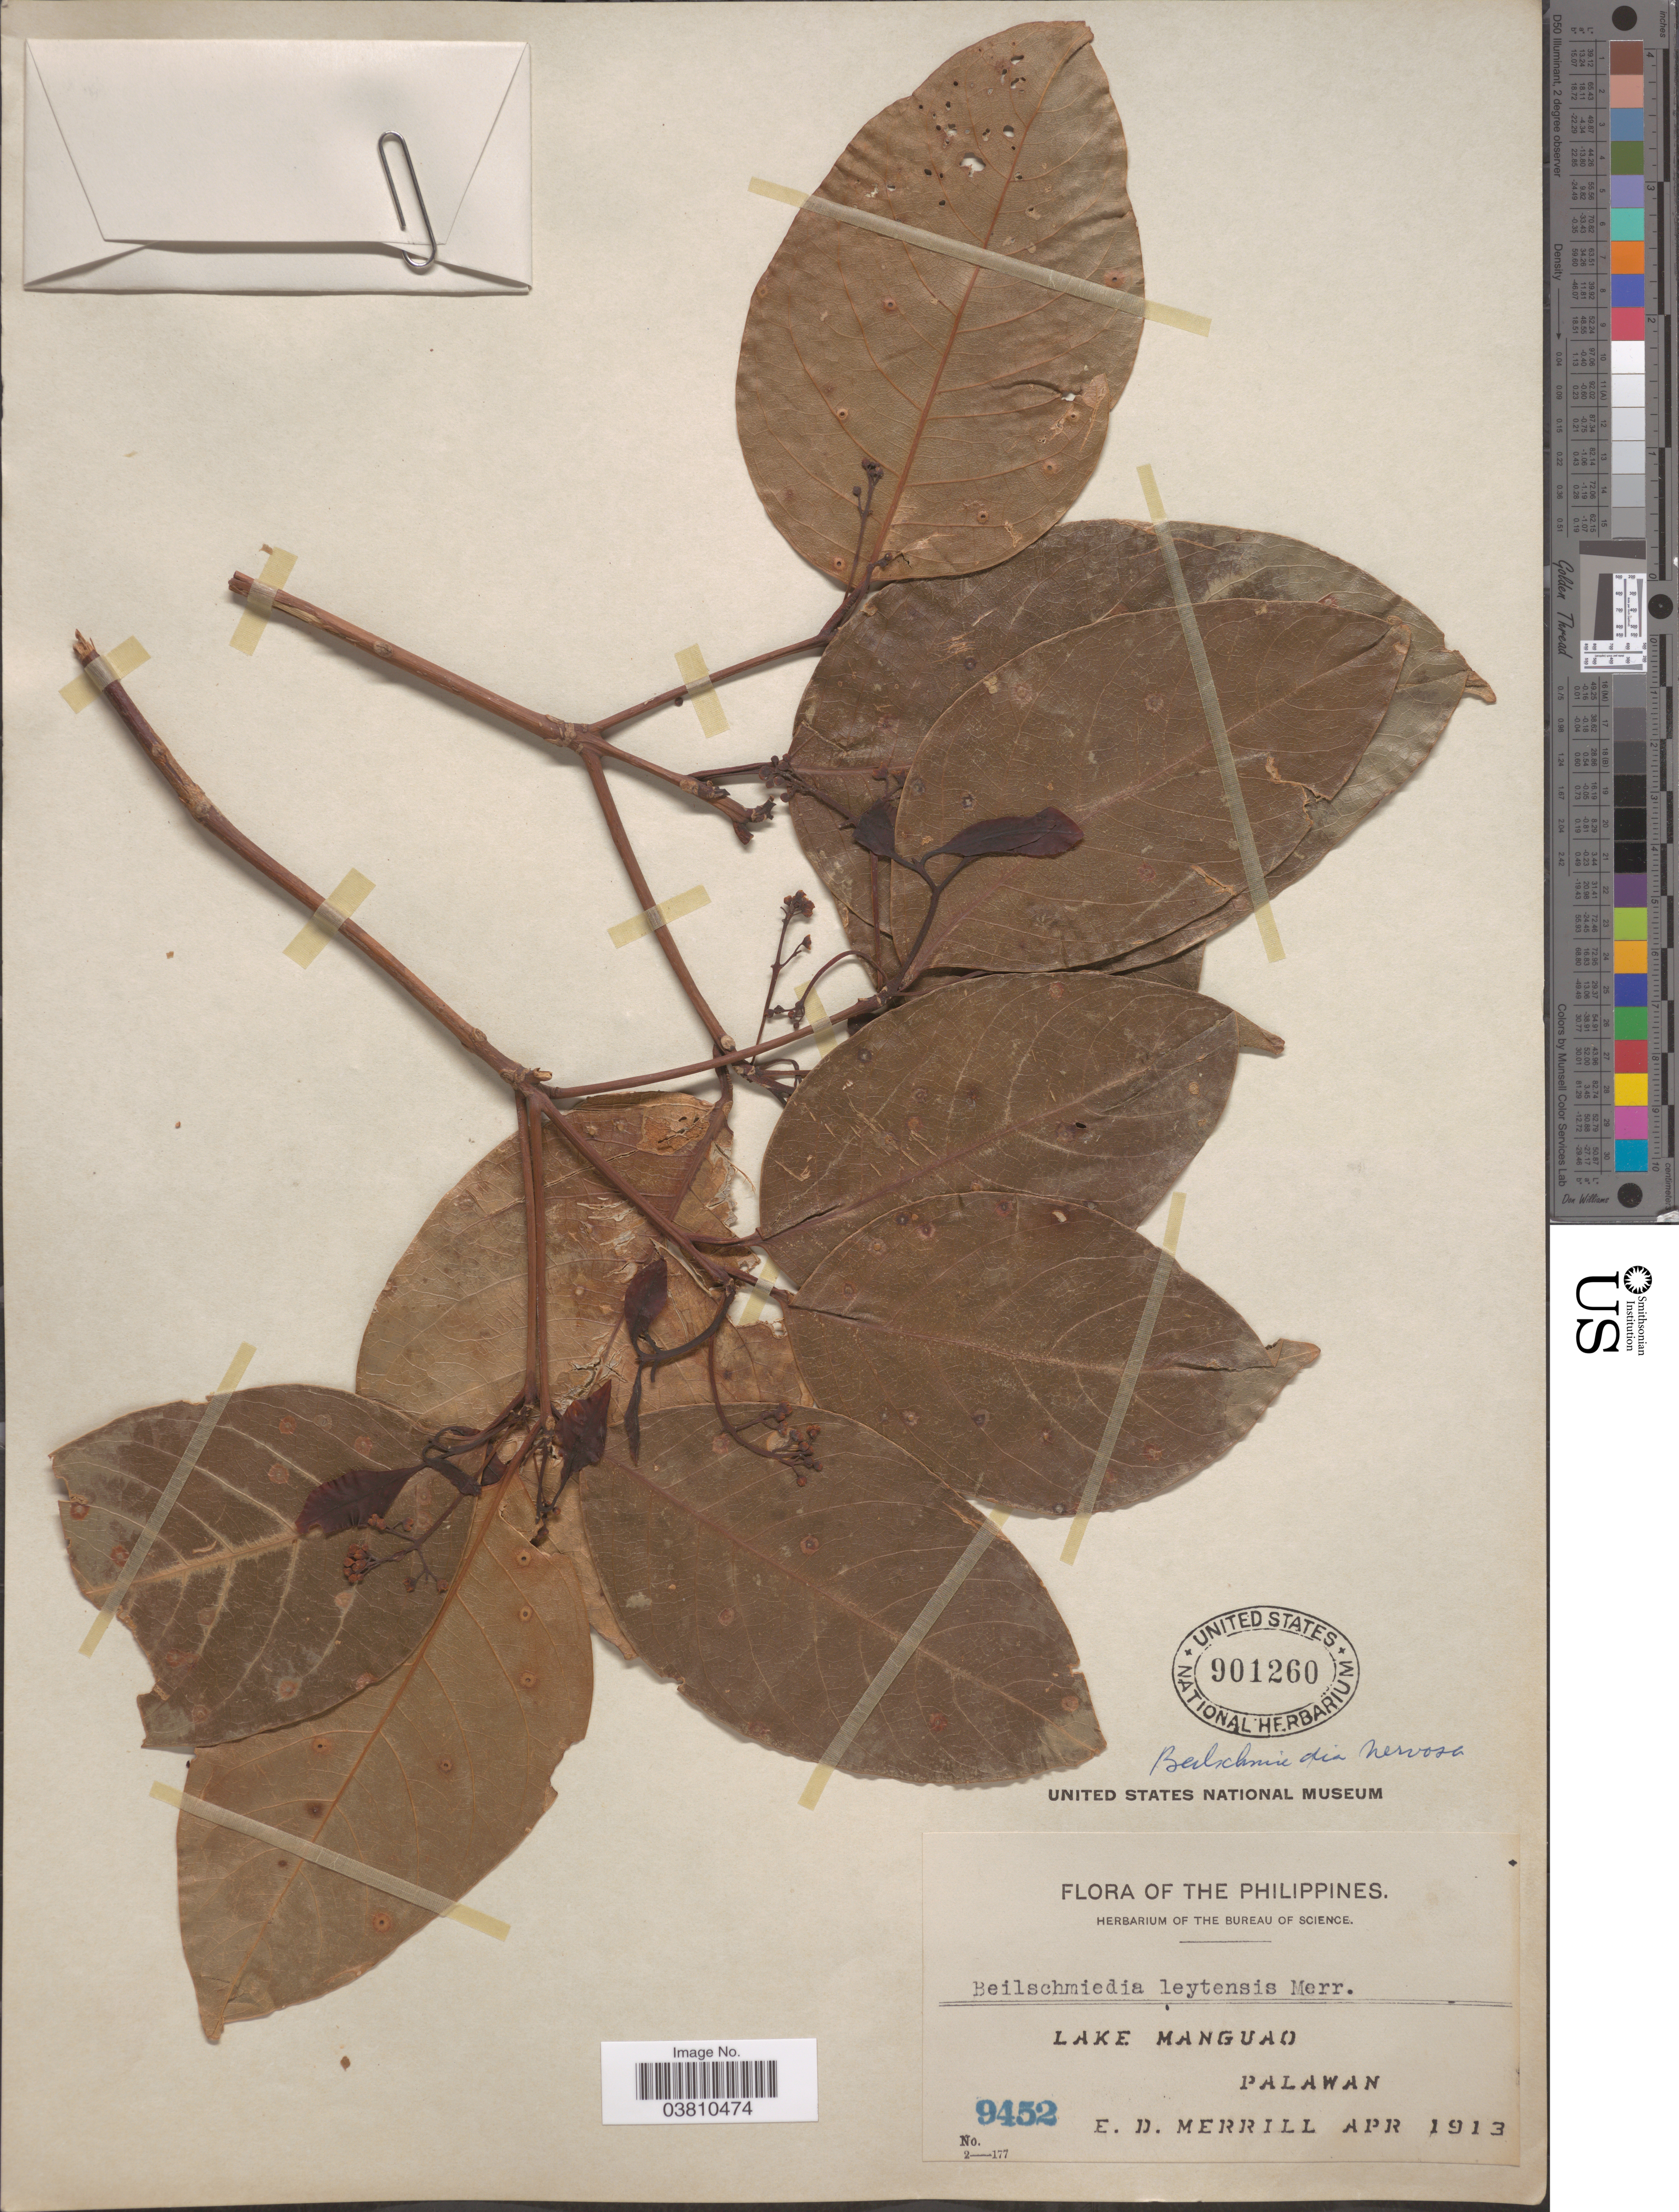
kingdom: Plantae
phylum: Tracheophyta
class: Magnoliopsida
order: Laurales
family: Lauraceae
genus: Beilschmiedia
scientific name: Beilschmiedia nervosa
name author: (Elmer) Merr.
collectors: E. D. Merrill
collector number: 9452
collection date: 1913-04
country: Philippines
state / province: Mimaropa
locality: Lake Manguao, Palawan.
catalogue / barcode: US 901260